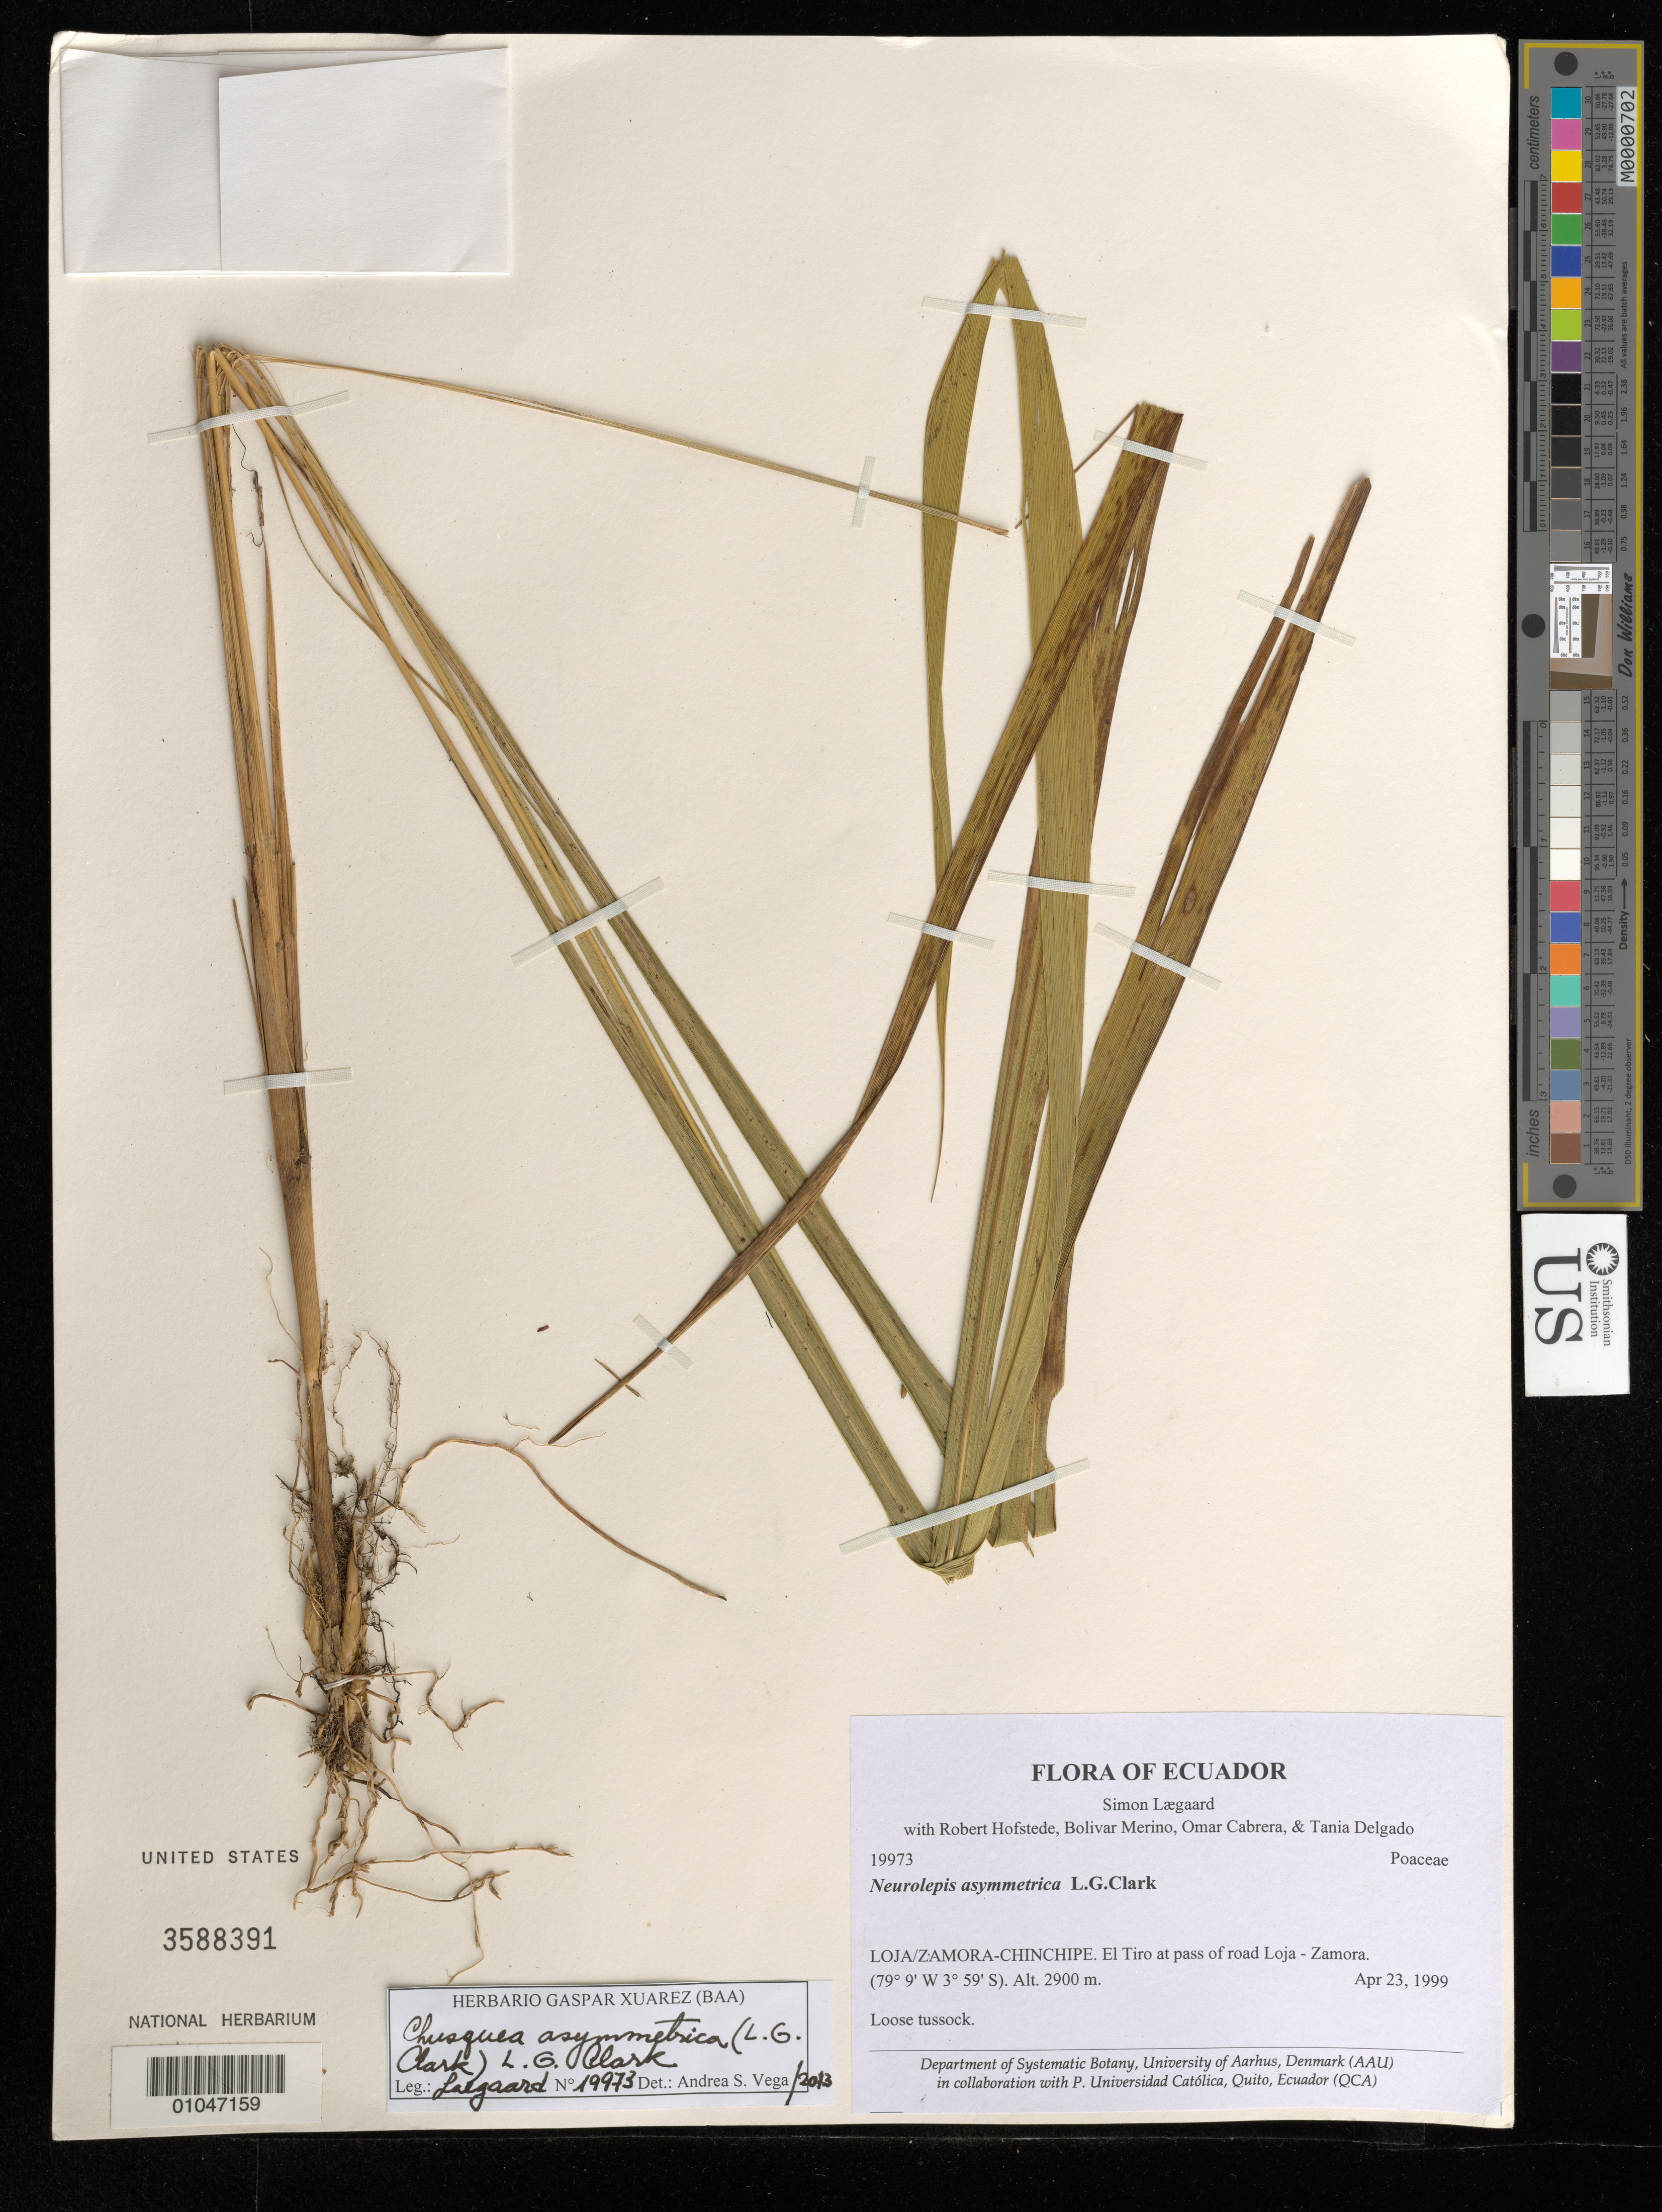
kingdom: Plantae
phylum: Tracheophyta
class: Liliopsida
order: Poales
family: Poaceae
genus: Chusquea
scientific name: Chusquea asymmetrica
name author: (L.G. Clark) L.G. Clark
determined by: Vega, A. S.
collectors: S. Lægaard & A. Miranda Leiva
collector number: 19973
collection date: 1999-04-23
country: Ecuador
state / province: Loja / Zamora-Chinchipe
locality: El Tiro at pass of road Loja-Zamora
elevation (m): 2900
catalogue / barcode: US 3588391